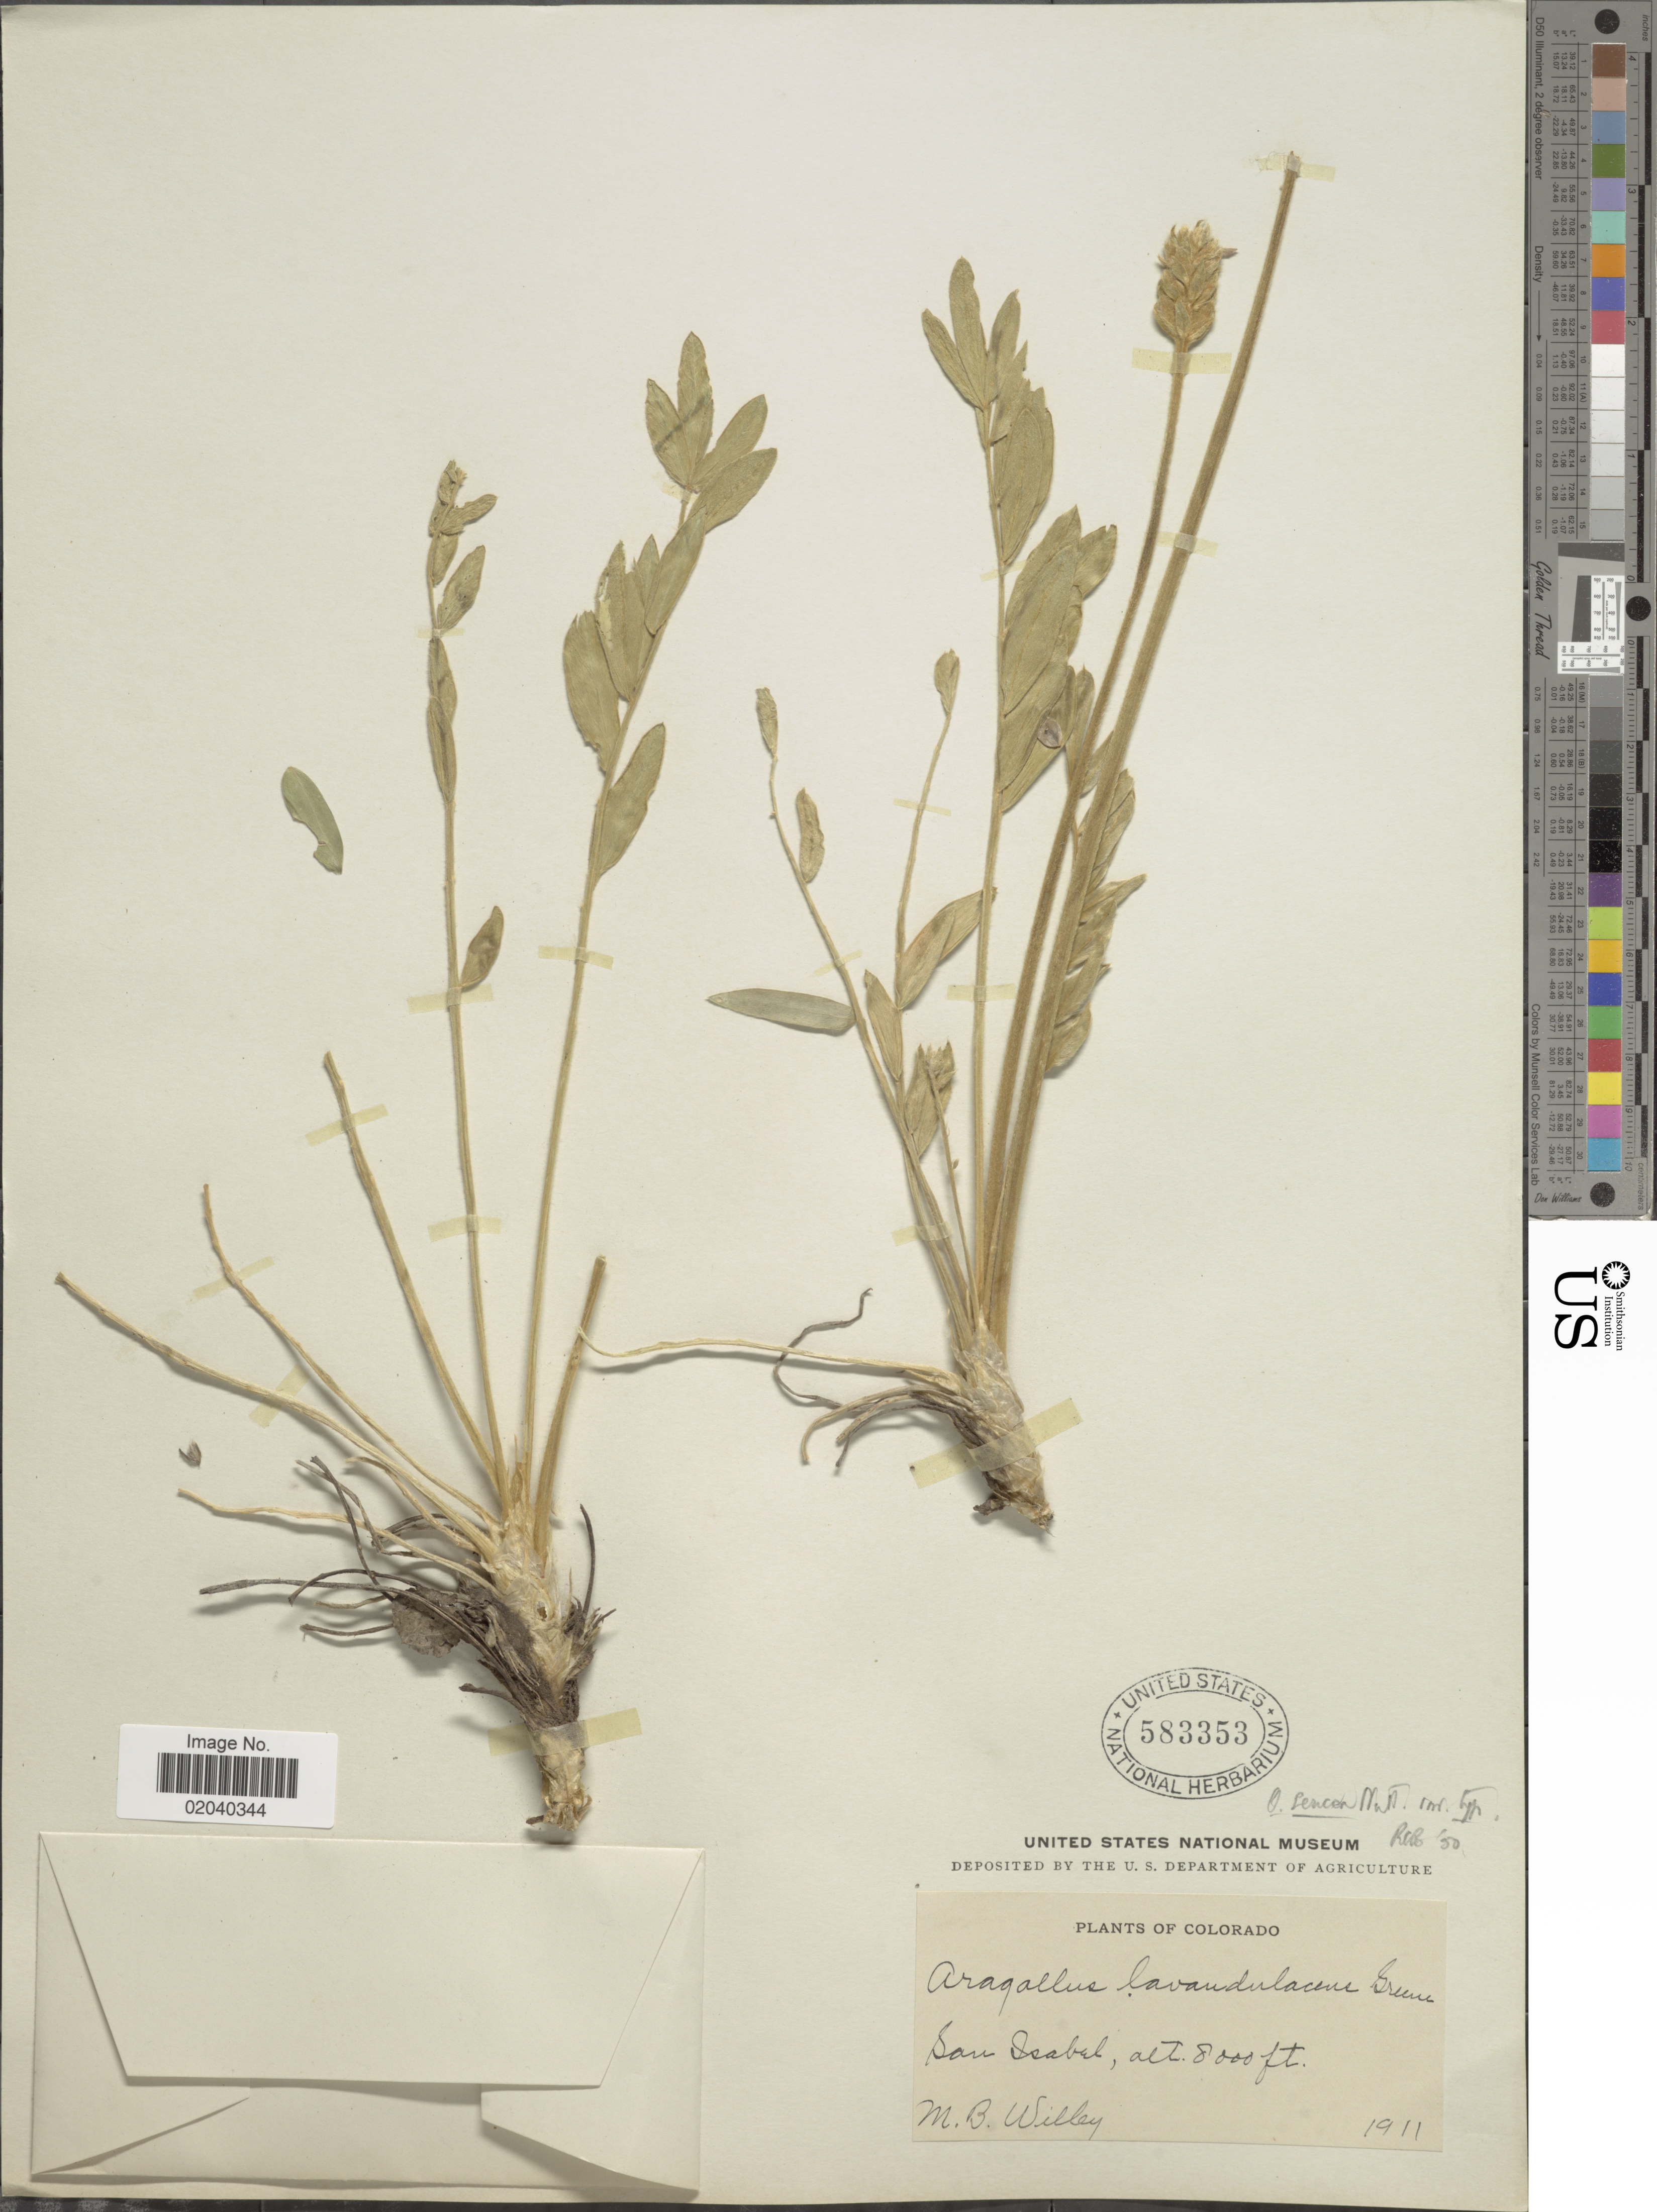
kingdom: Plantae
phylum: Tracheophyta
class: Magnoliopsida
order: Fabales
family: Fabaceae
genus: Oxytropis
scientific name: Oxytropis sericea var. sericea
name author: Nutt.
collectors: M. Willey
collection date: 1911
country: United States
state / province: Colorado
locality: San Isabal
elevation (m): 2438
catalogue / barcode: US 583353